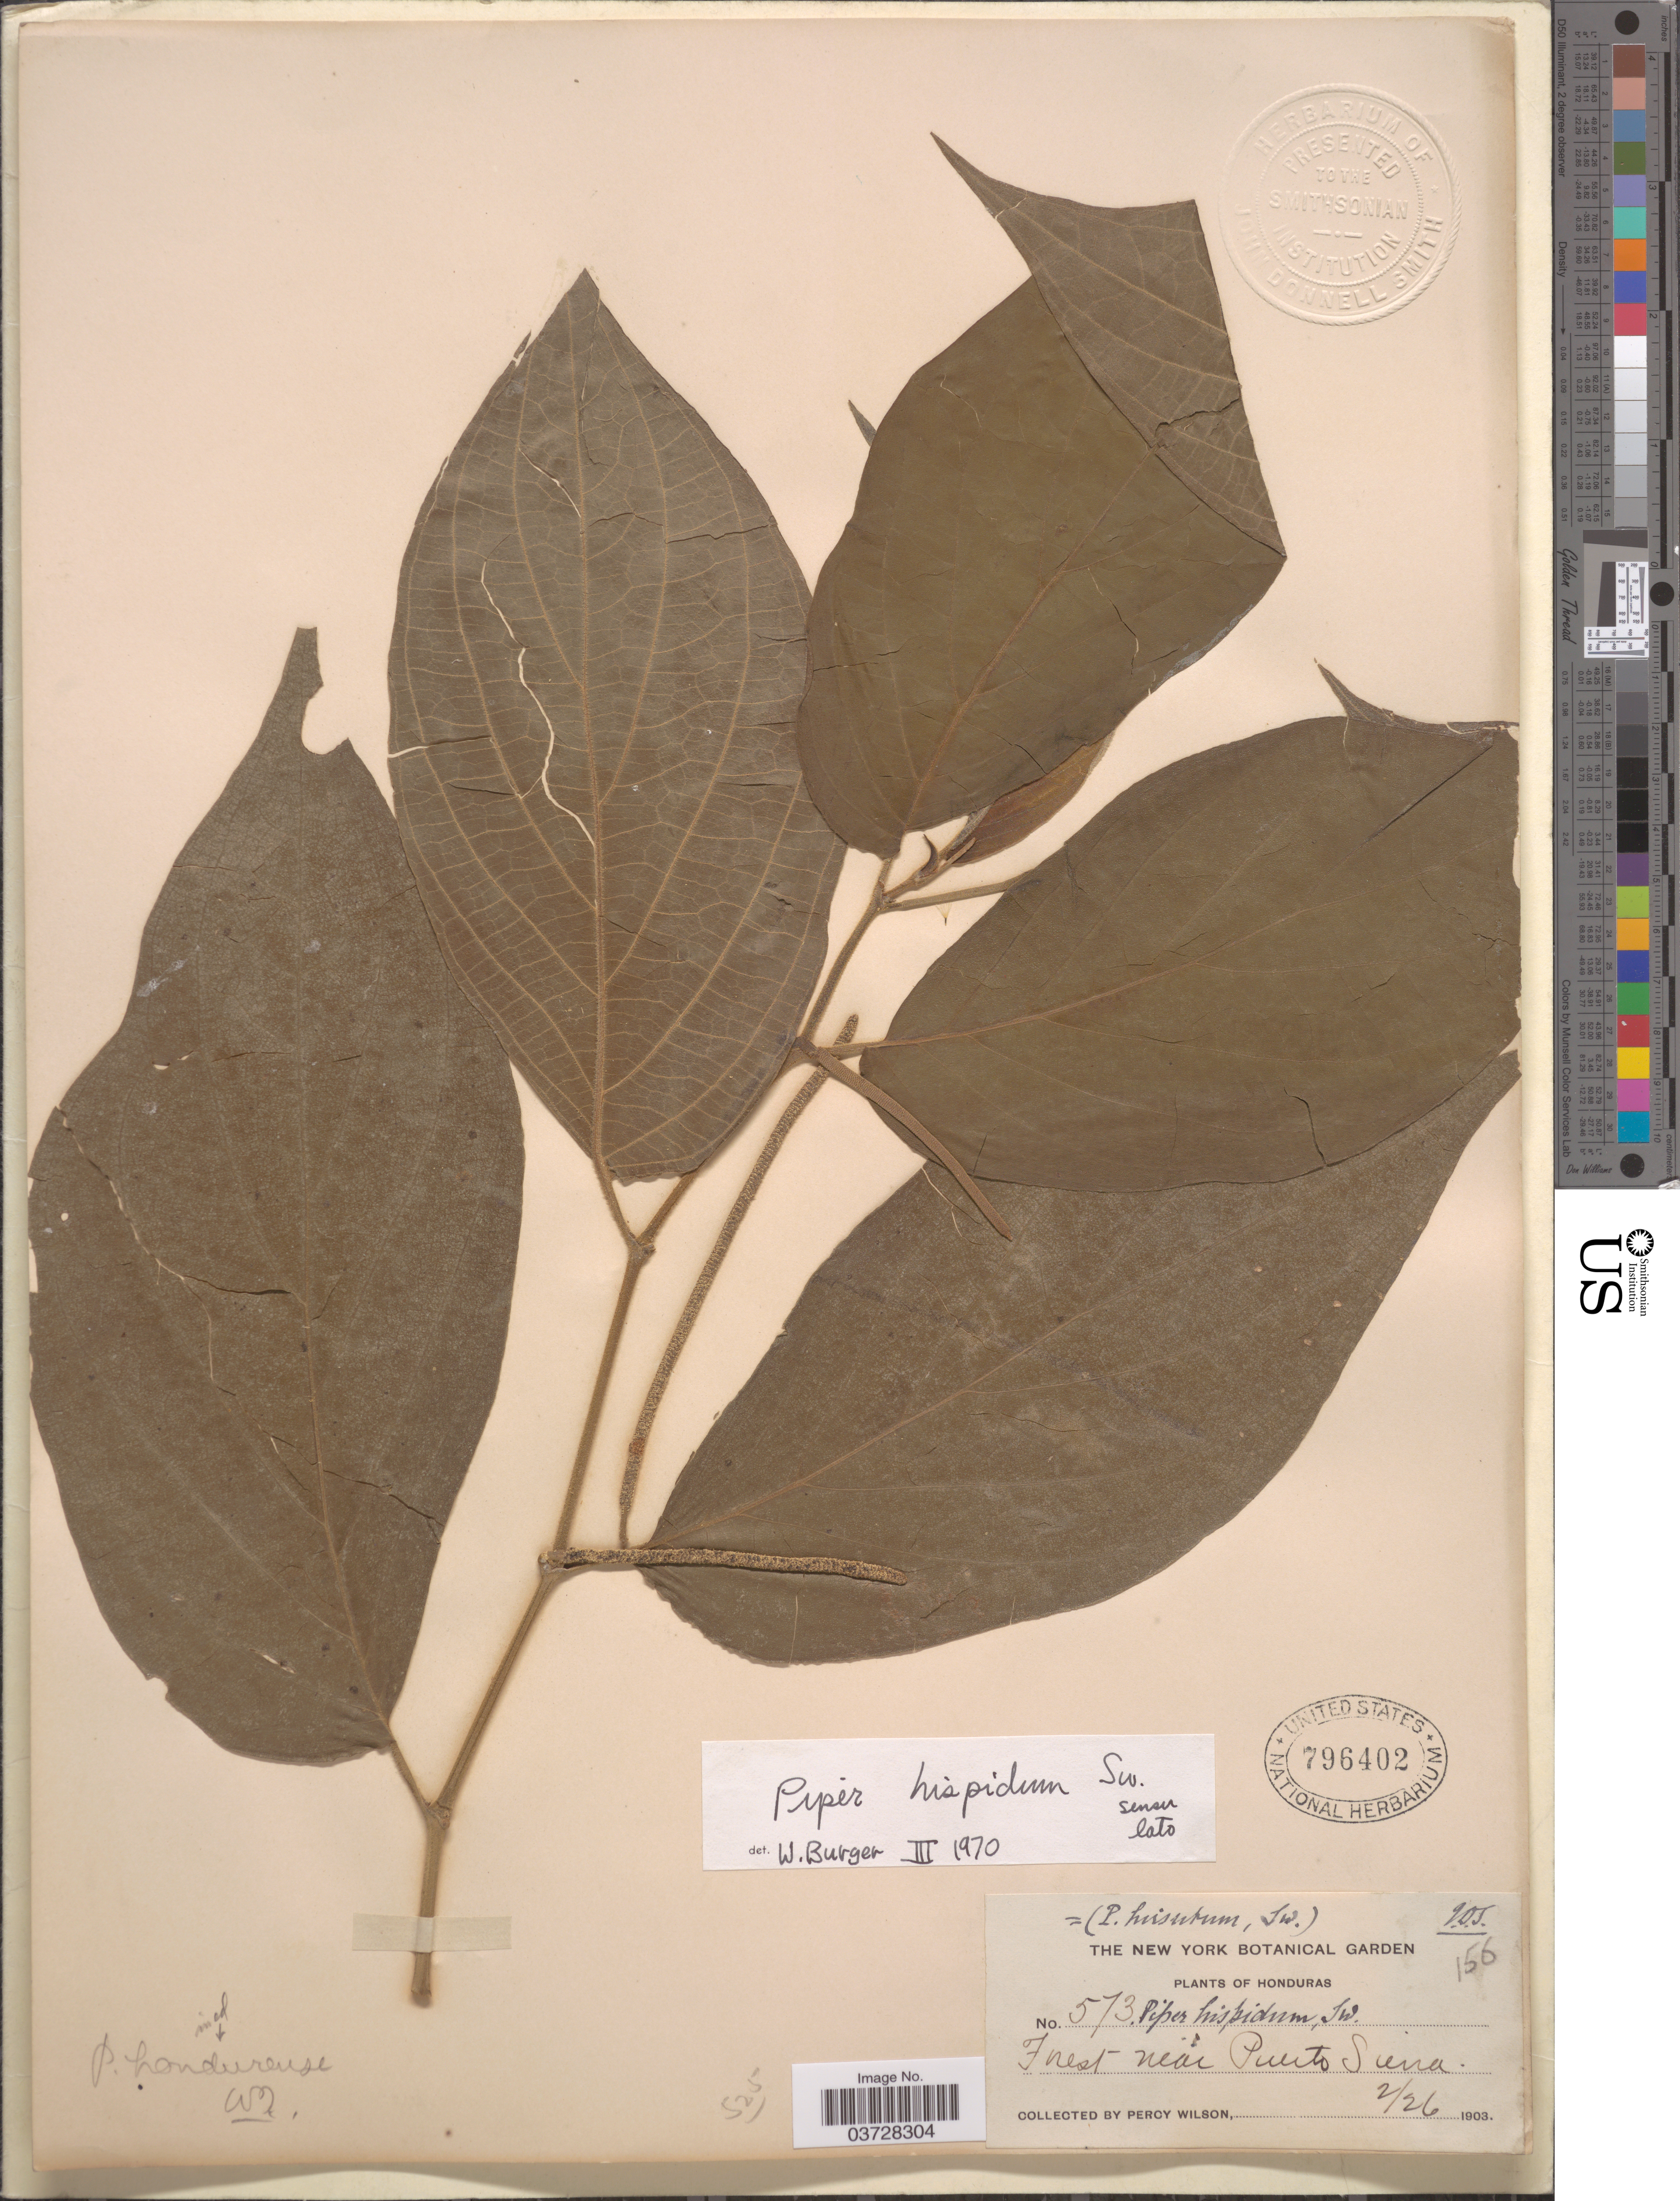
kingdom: Plantae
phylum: Tracheophyta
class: Magnoliopsida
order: Piperales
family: Piperaceae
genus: Piper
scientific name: Piper hispidum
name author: Sw.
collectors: P. Wilson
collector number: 573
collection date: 1903-02-26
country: Honduras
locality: Forest near Puerto Sierra.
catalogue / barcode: US 796402